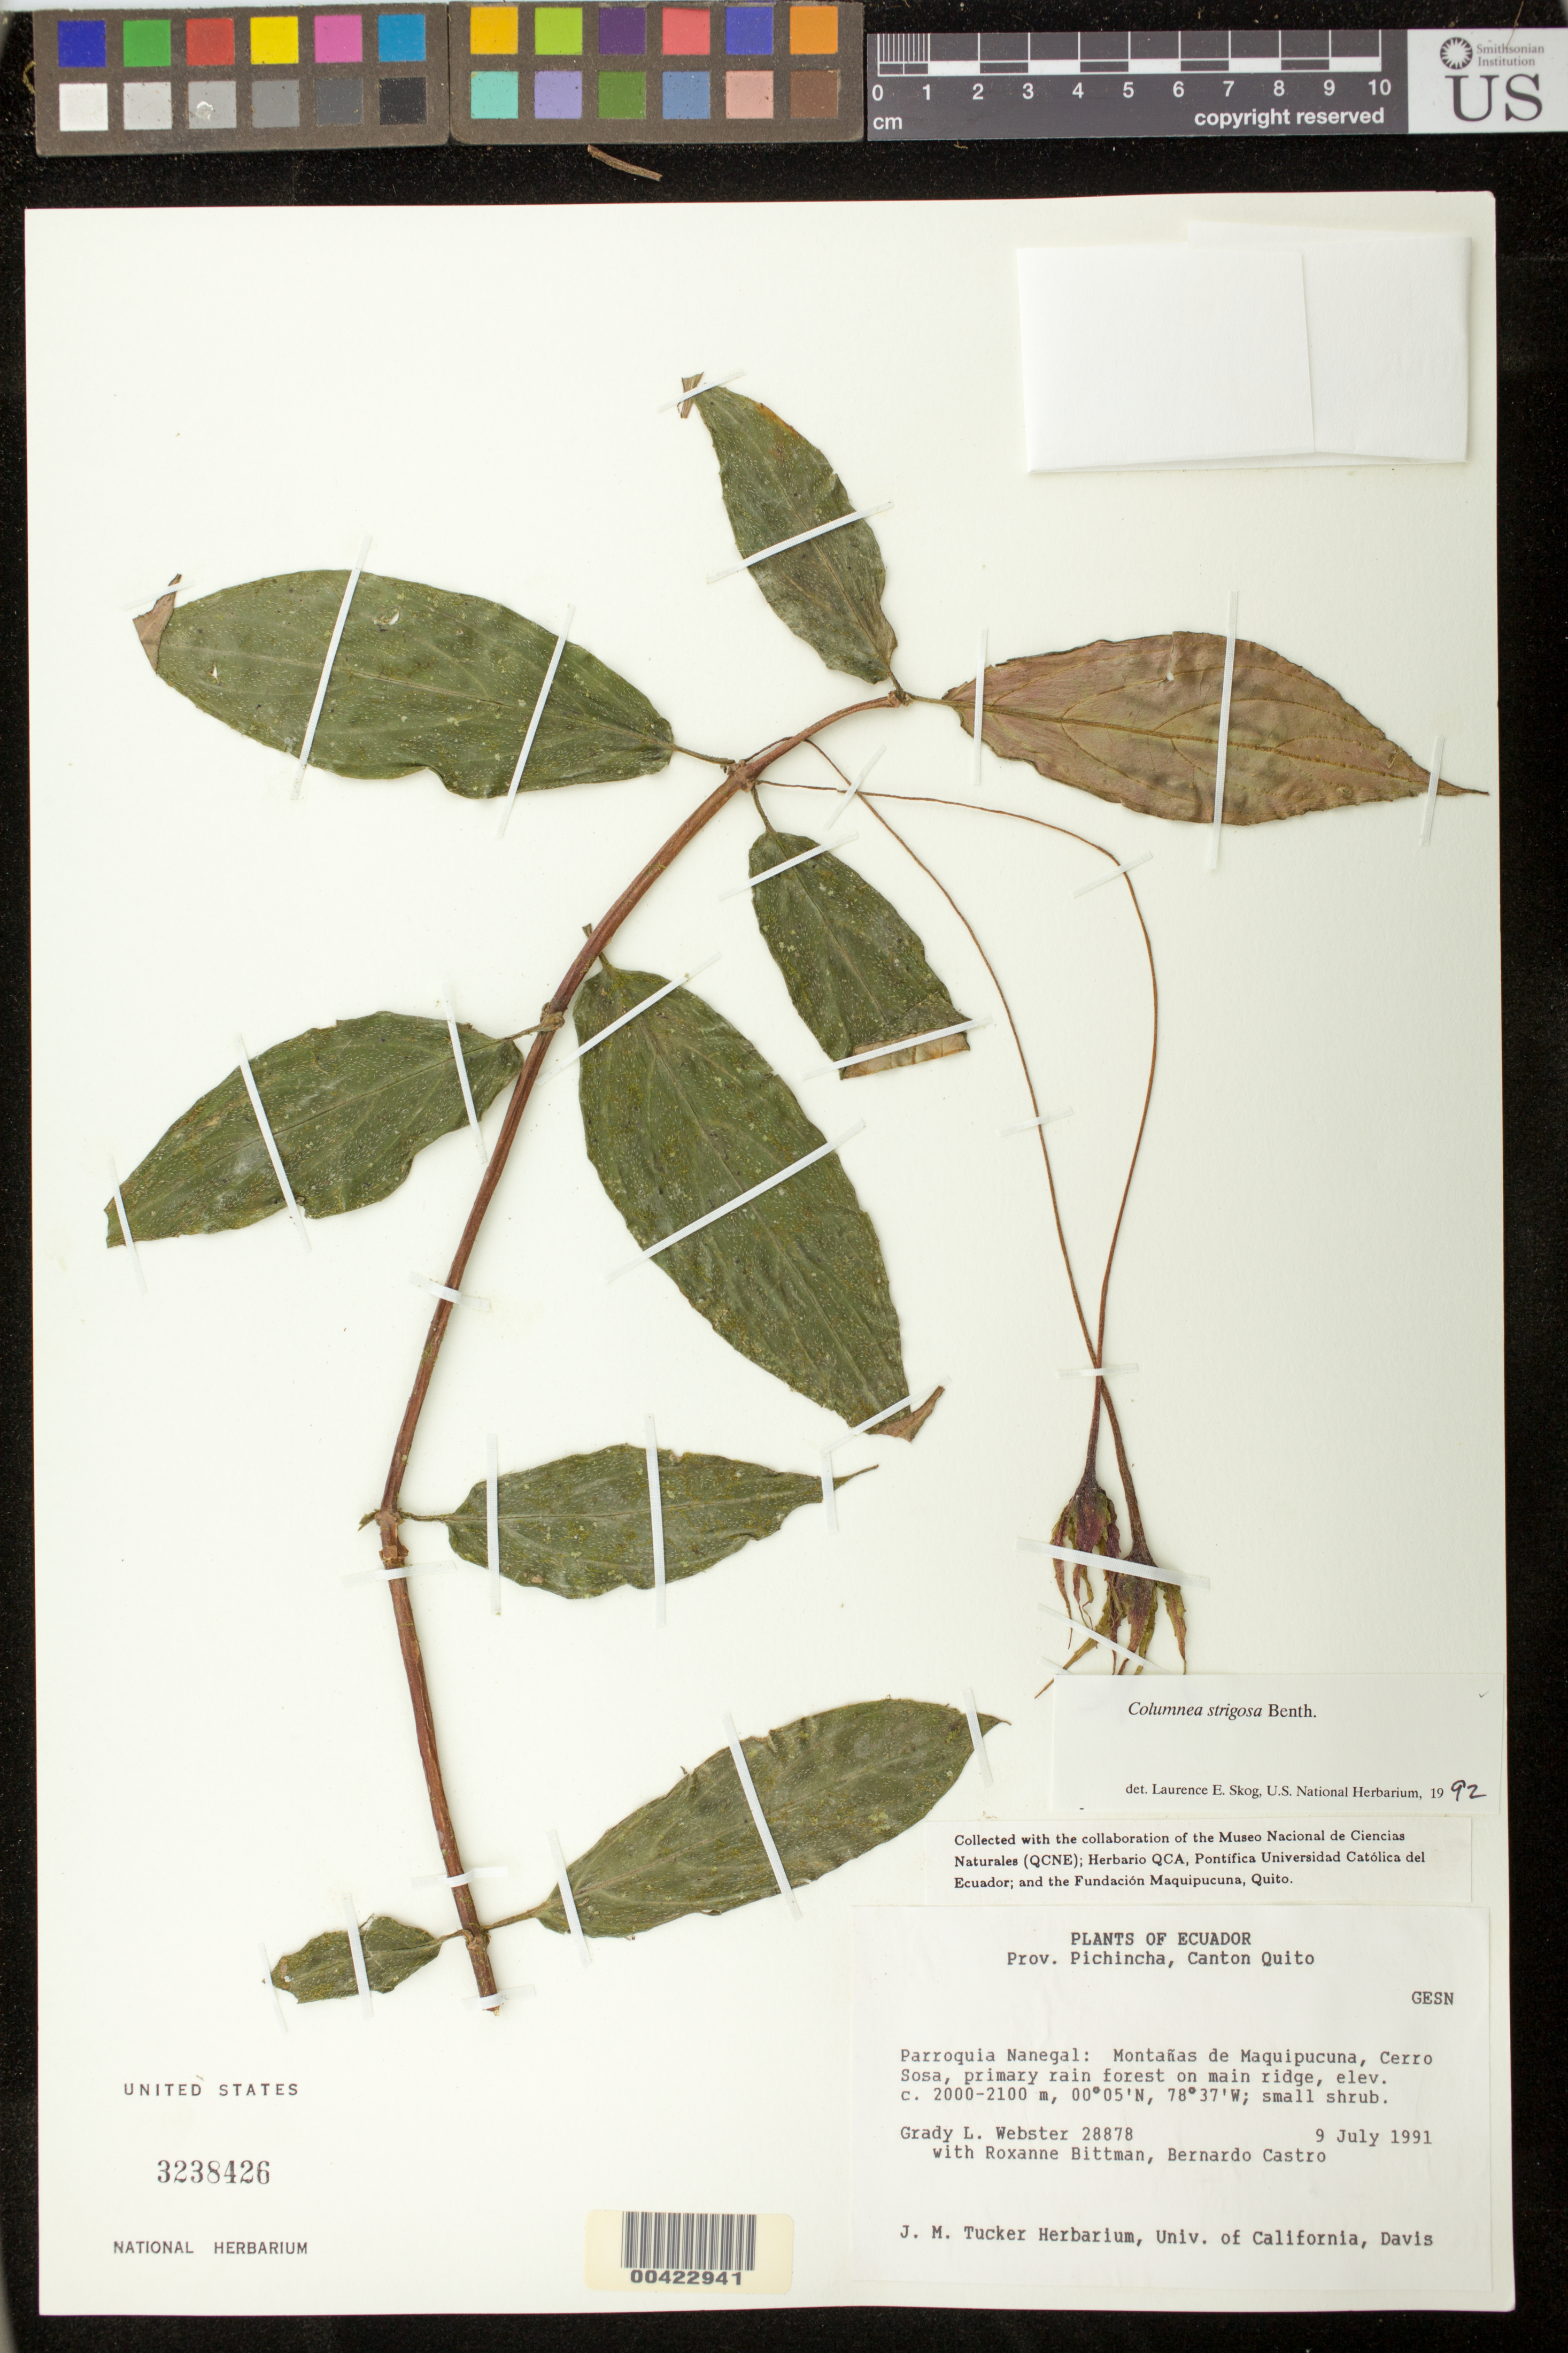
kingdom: Plantae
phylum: Tracheophyta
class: Magnoliopsida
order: Lamiales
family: Gesneriaceae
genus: Columnea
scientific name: Columnea strigosa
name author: Benth.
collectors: G. L. Webster, R. Bittman & B. Castro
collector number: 28878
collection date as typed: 09 Jul 1991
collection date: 1991-07-09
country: Ecuador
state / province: Pichincha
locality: Canton Quito, Parroquia Nanegal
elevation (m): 2000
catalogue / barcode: US 3238426